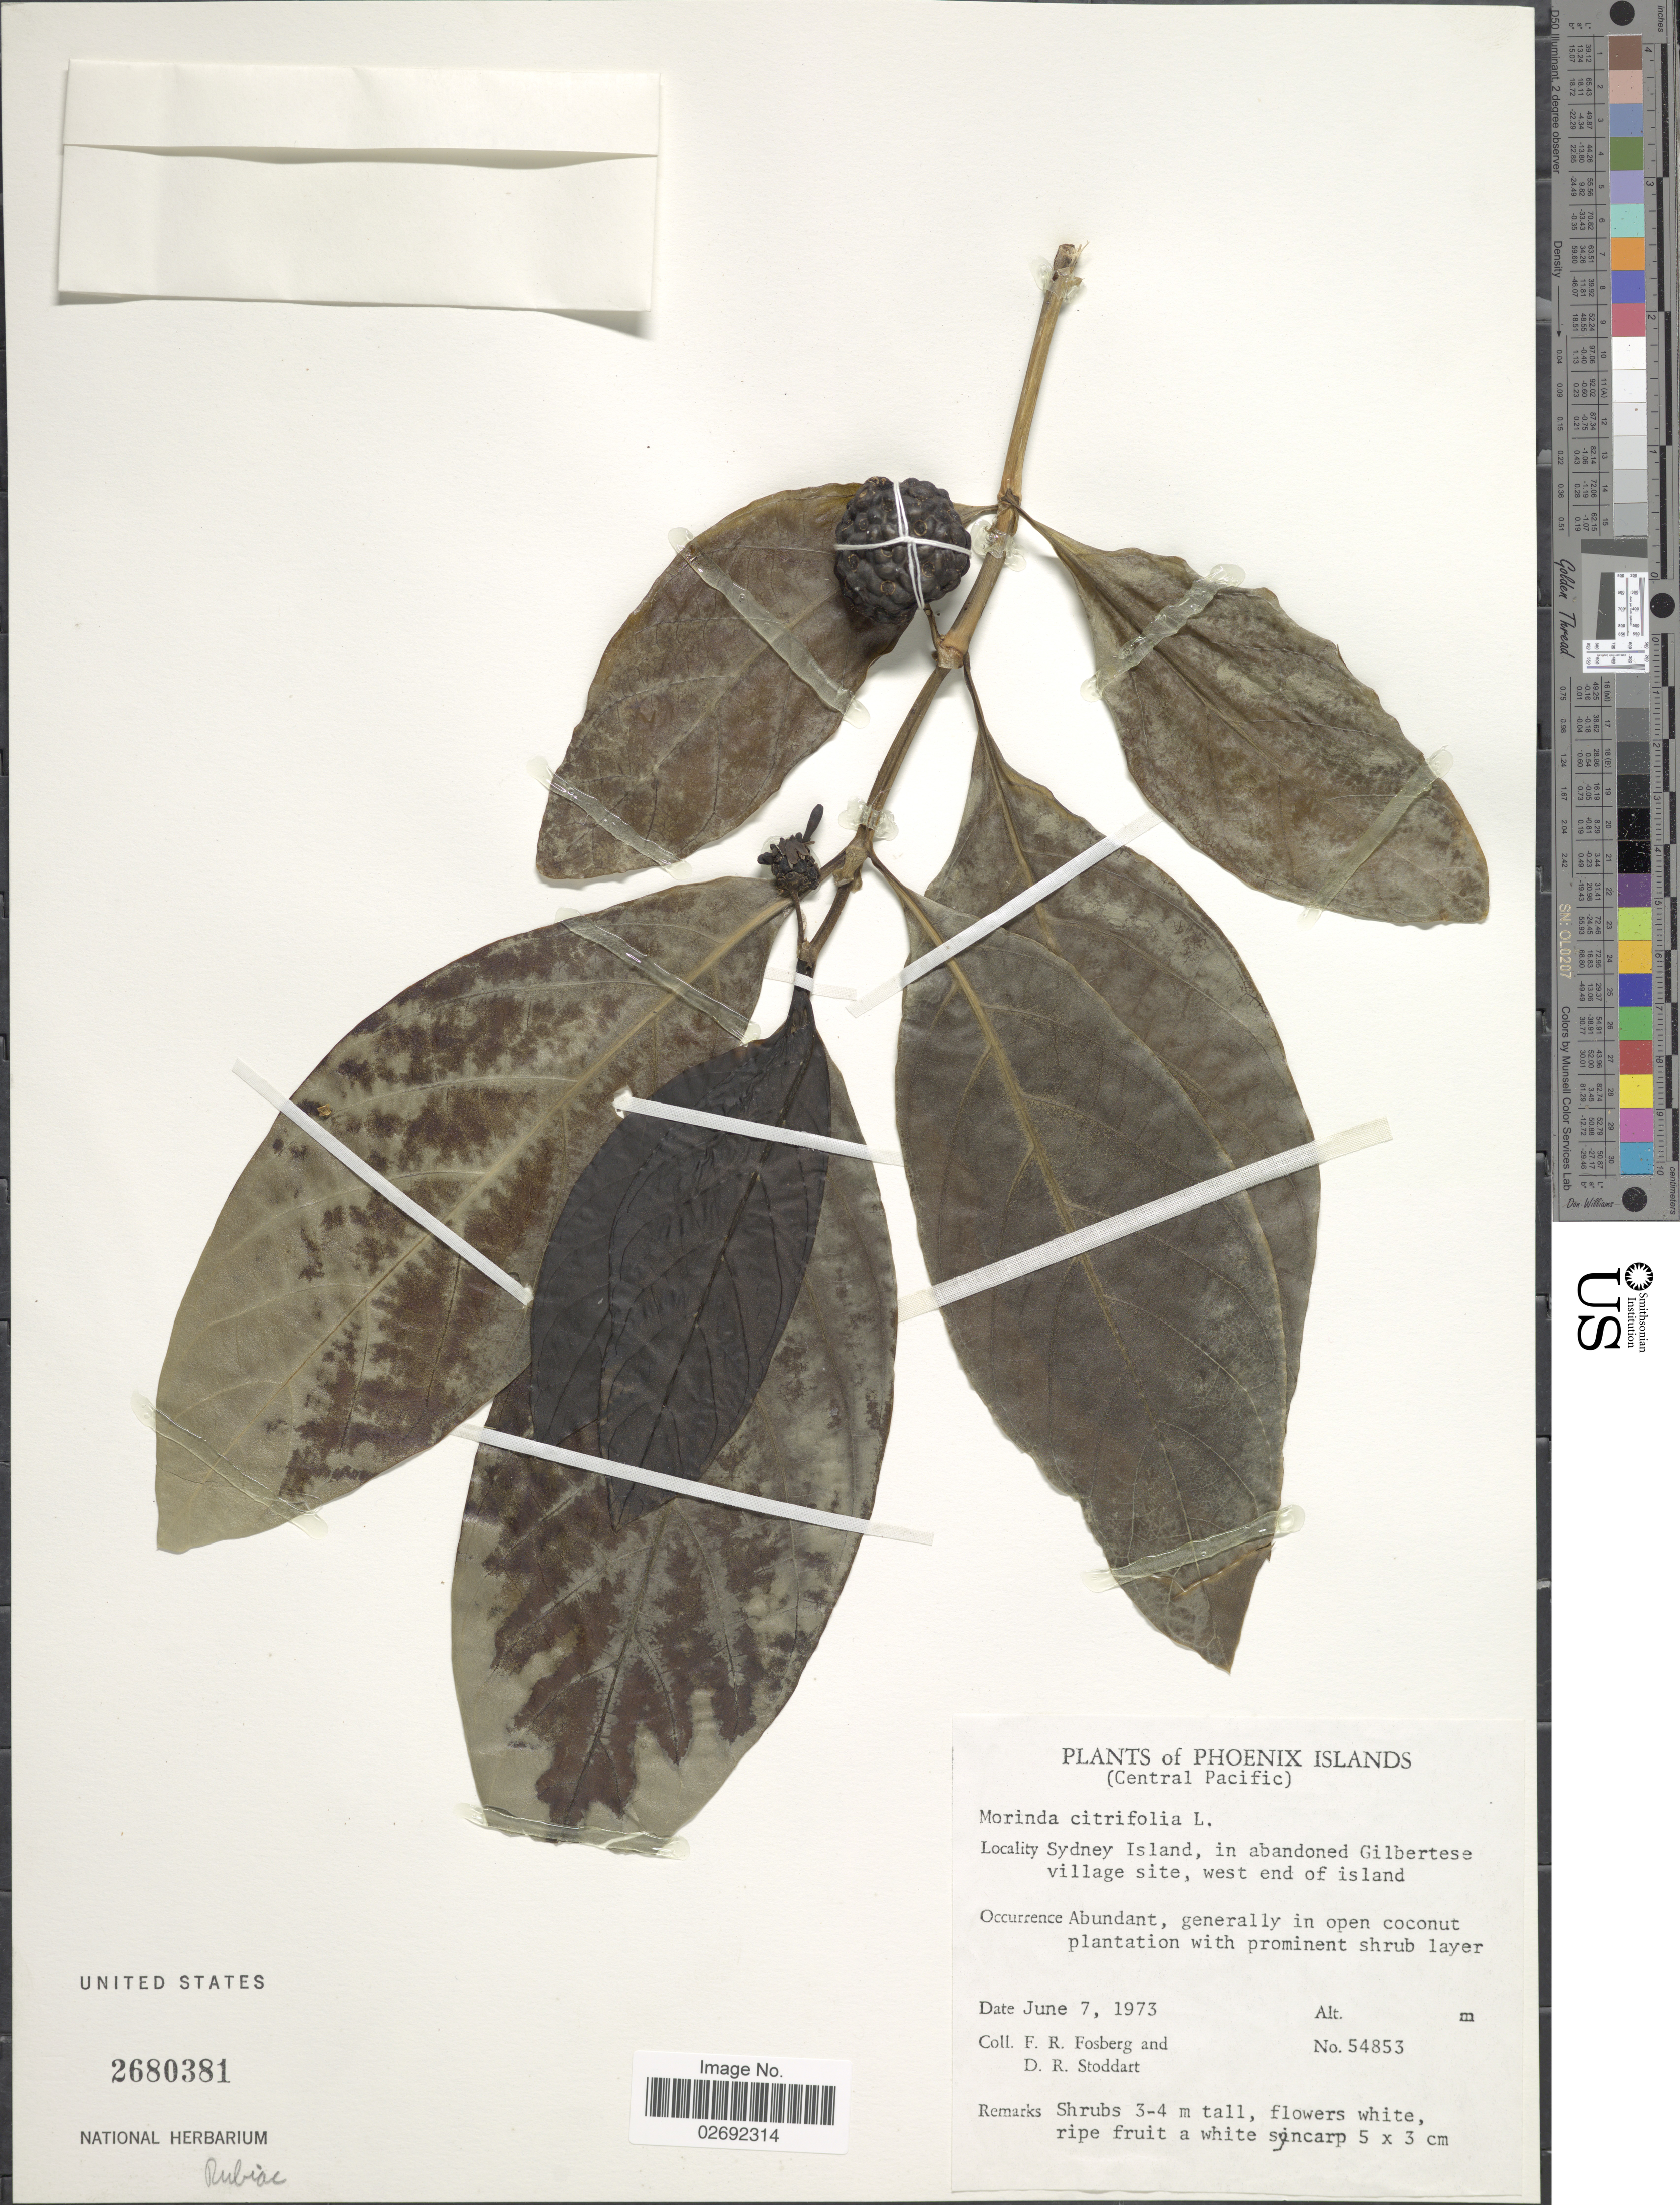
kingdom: Plantae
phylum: Tracheophyta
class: Magnoliopsida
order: Gentianales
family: Rubiaceae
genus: Morinda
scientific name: Morinda citrifolia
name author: L.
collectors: F. R. Fosberg & D. R. Stoddart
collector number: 54853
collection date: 1973-06-07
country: Kiribati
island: Manra [Sydney] Island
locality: Phoenix Islands (Central Pacific). Sydney Island, in abandoned Gilbertese village site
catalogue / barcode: US 2680381